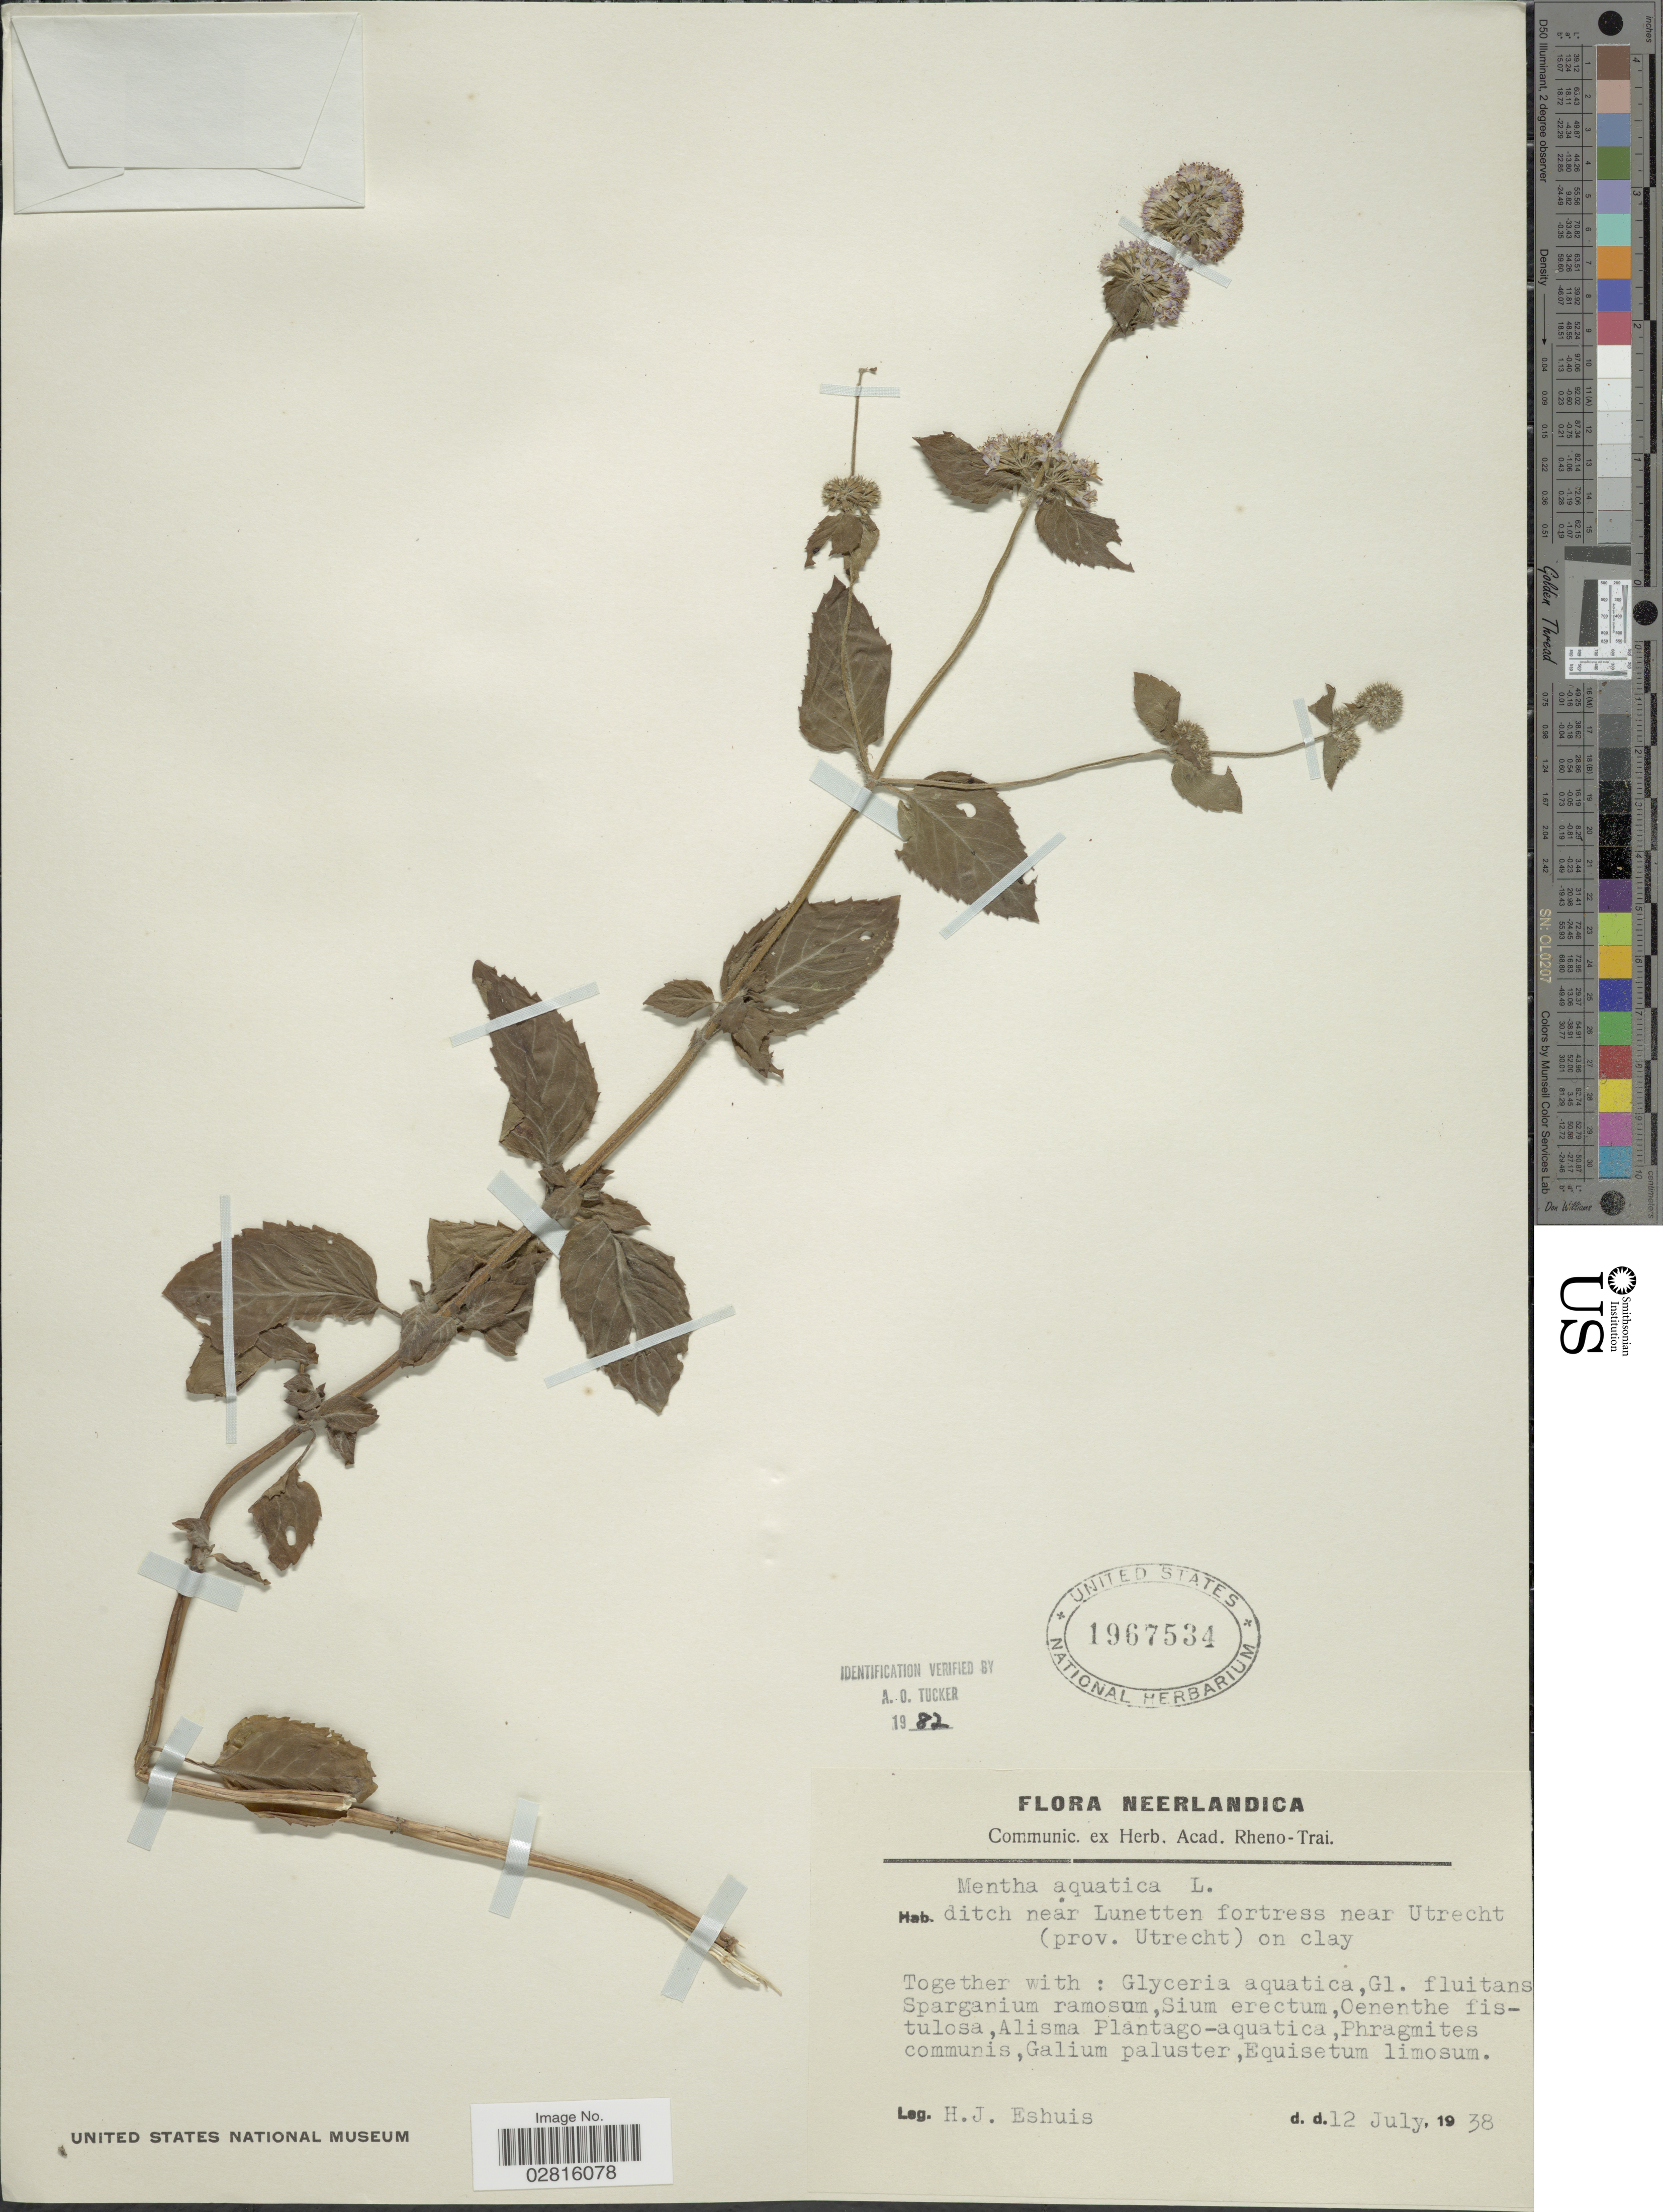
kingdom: Plantae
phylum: Tracheophyta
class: Magnoliopsida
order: Lamiales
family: Lamiaceae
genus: Mentha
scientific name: Mentha aquatica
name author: L.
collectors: H. Eshuis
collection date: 1938-07-12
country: Netherlands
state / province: Utrecht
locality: Ditch near Lunetten fortress near Utrecht (prov. Utrecht) on clay.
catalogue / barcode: US 1967534